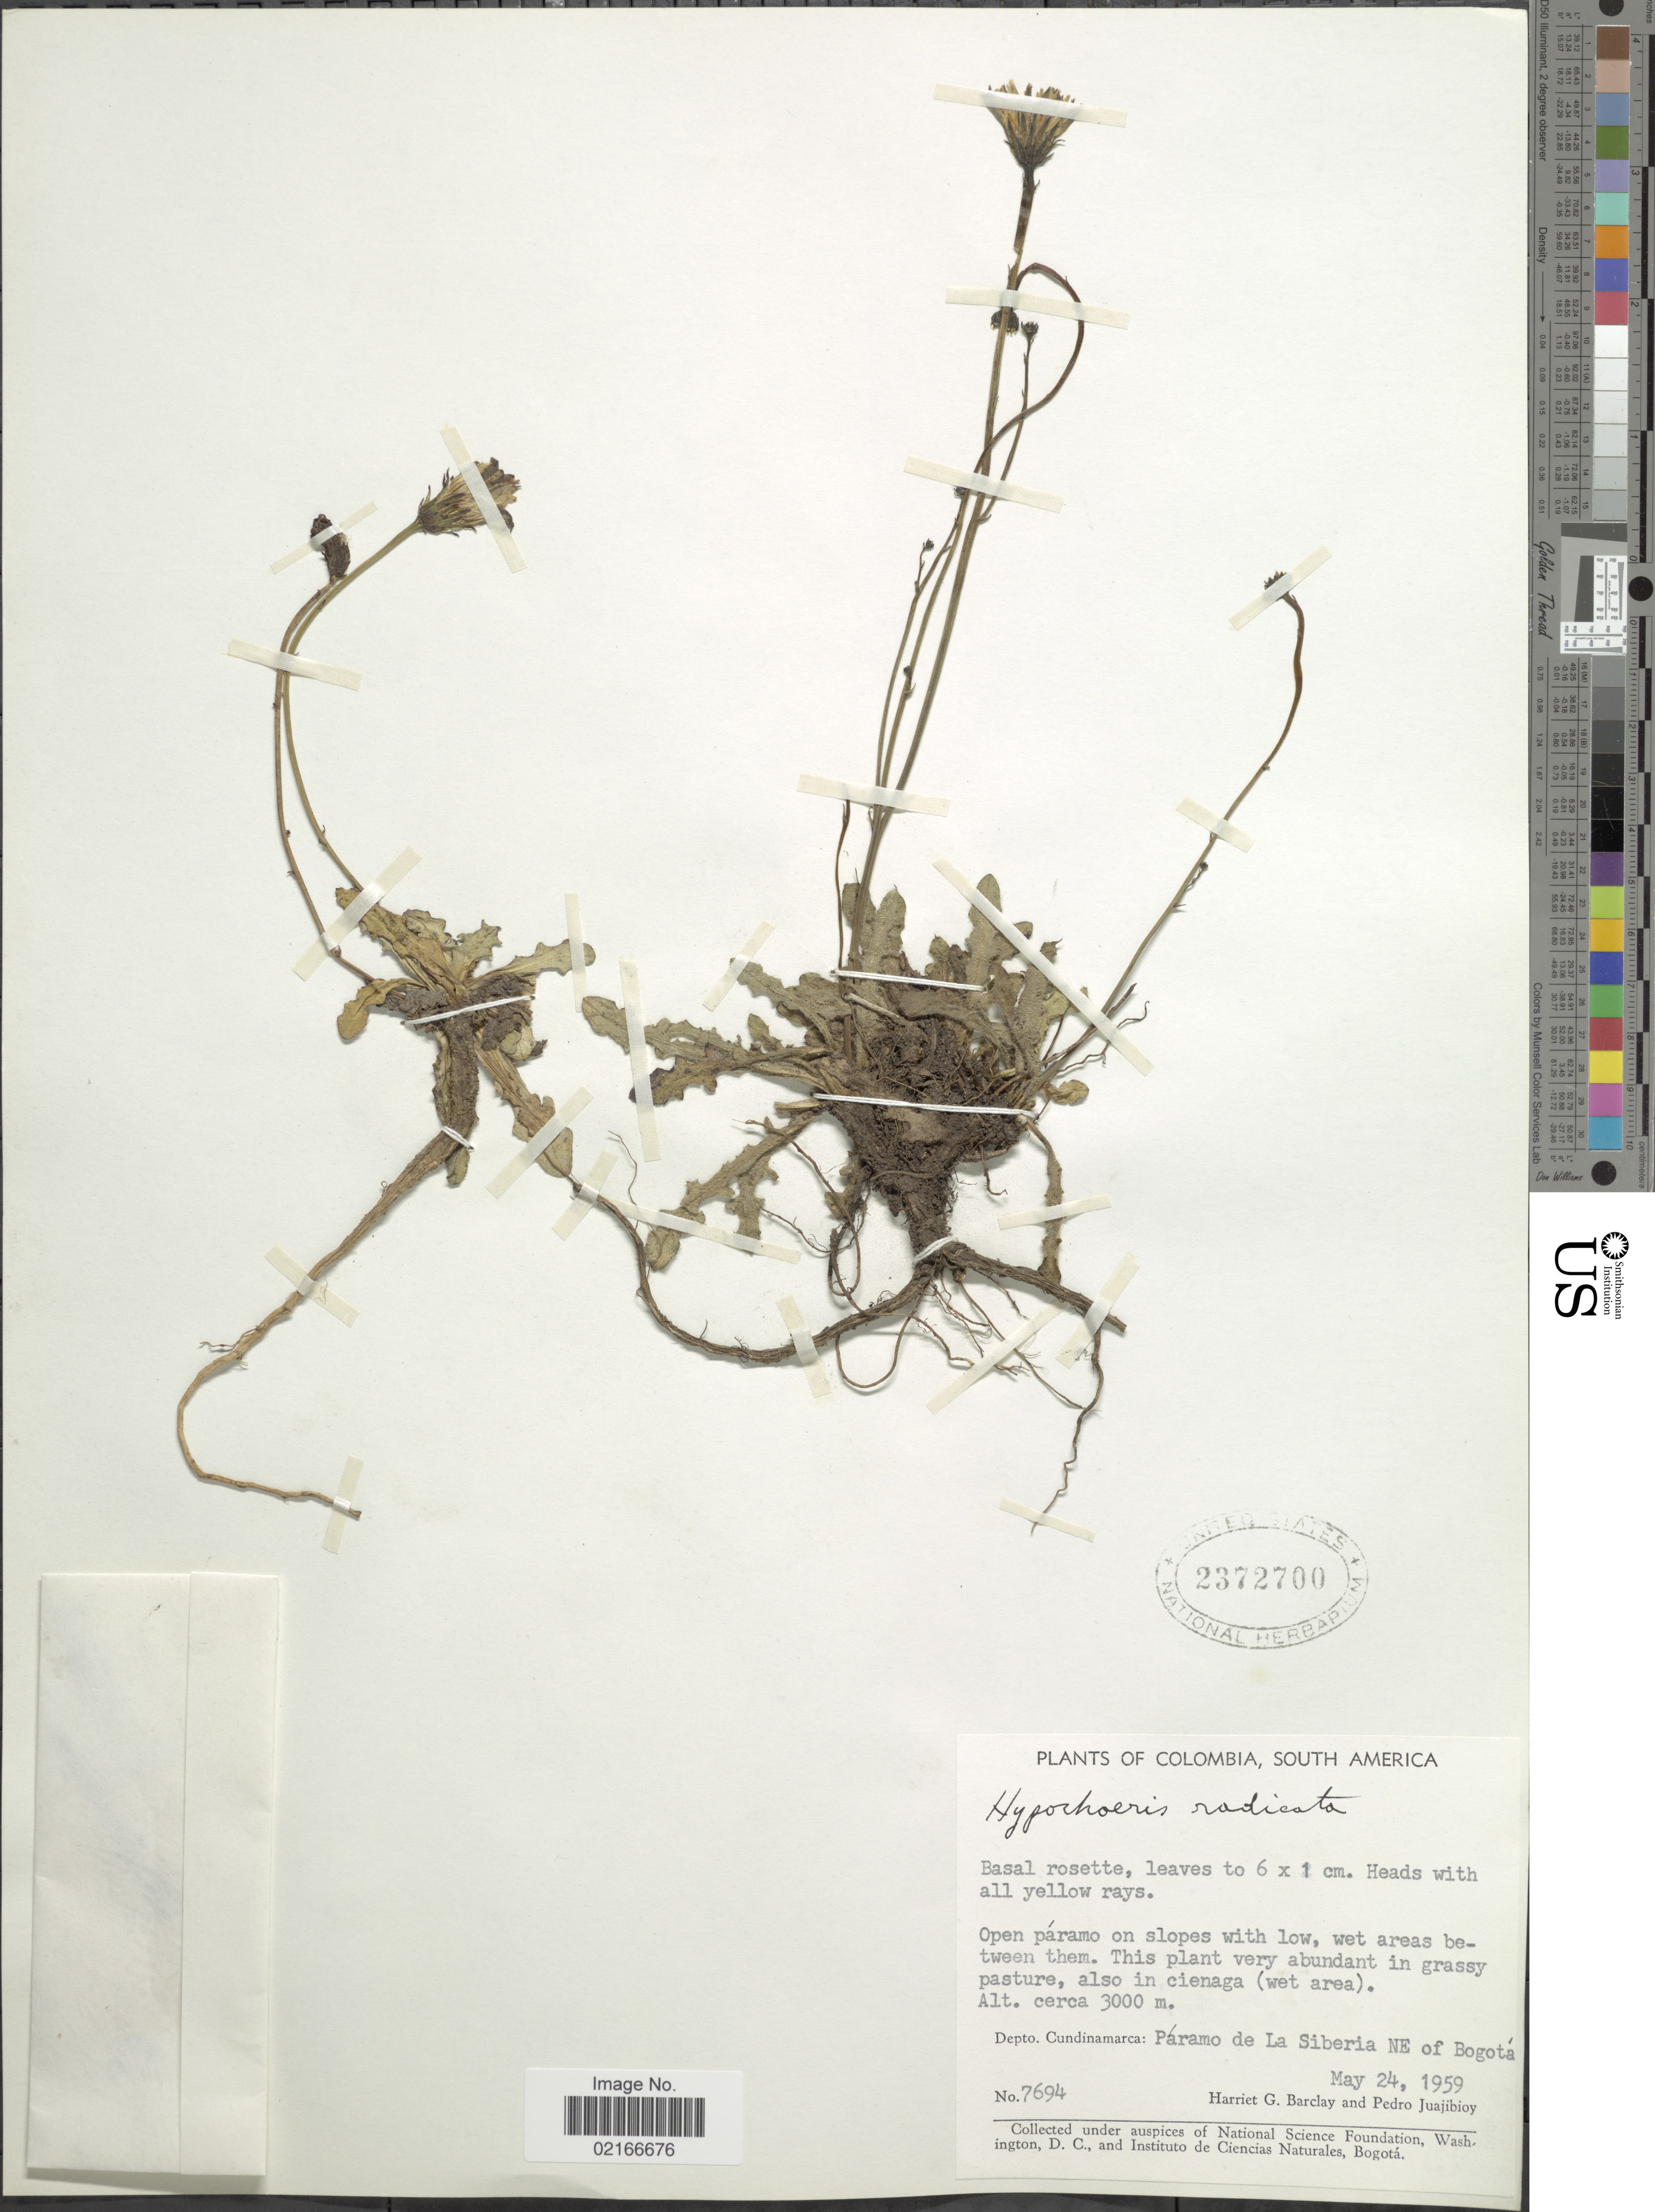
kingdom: Plantae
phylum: Tracheophyta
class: Magnoliopsida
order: Asterales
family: Asteraceae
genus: Hypochaeris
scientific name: Hypochaeris radicata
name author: L.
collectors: H. G. Barclay & P. Juajibioy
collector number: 7694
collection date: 1959-05-24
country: Colombia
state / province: Cundinamarca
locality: Páramo de La Siberia, NE of Bogotá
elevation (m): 3000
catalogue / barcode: US 2372700